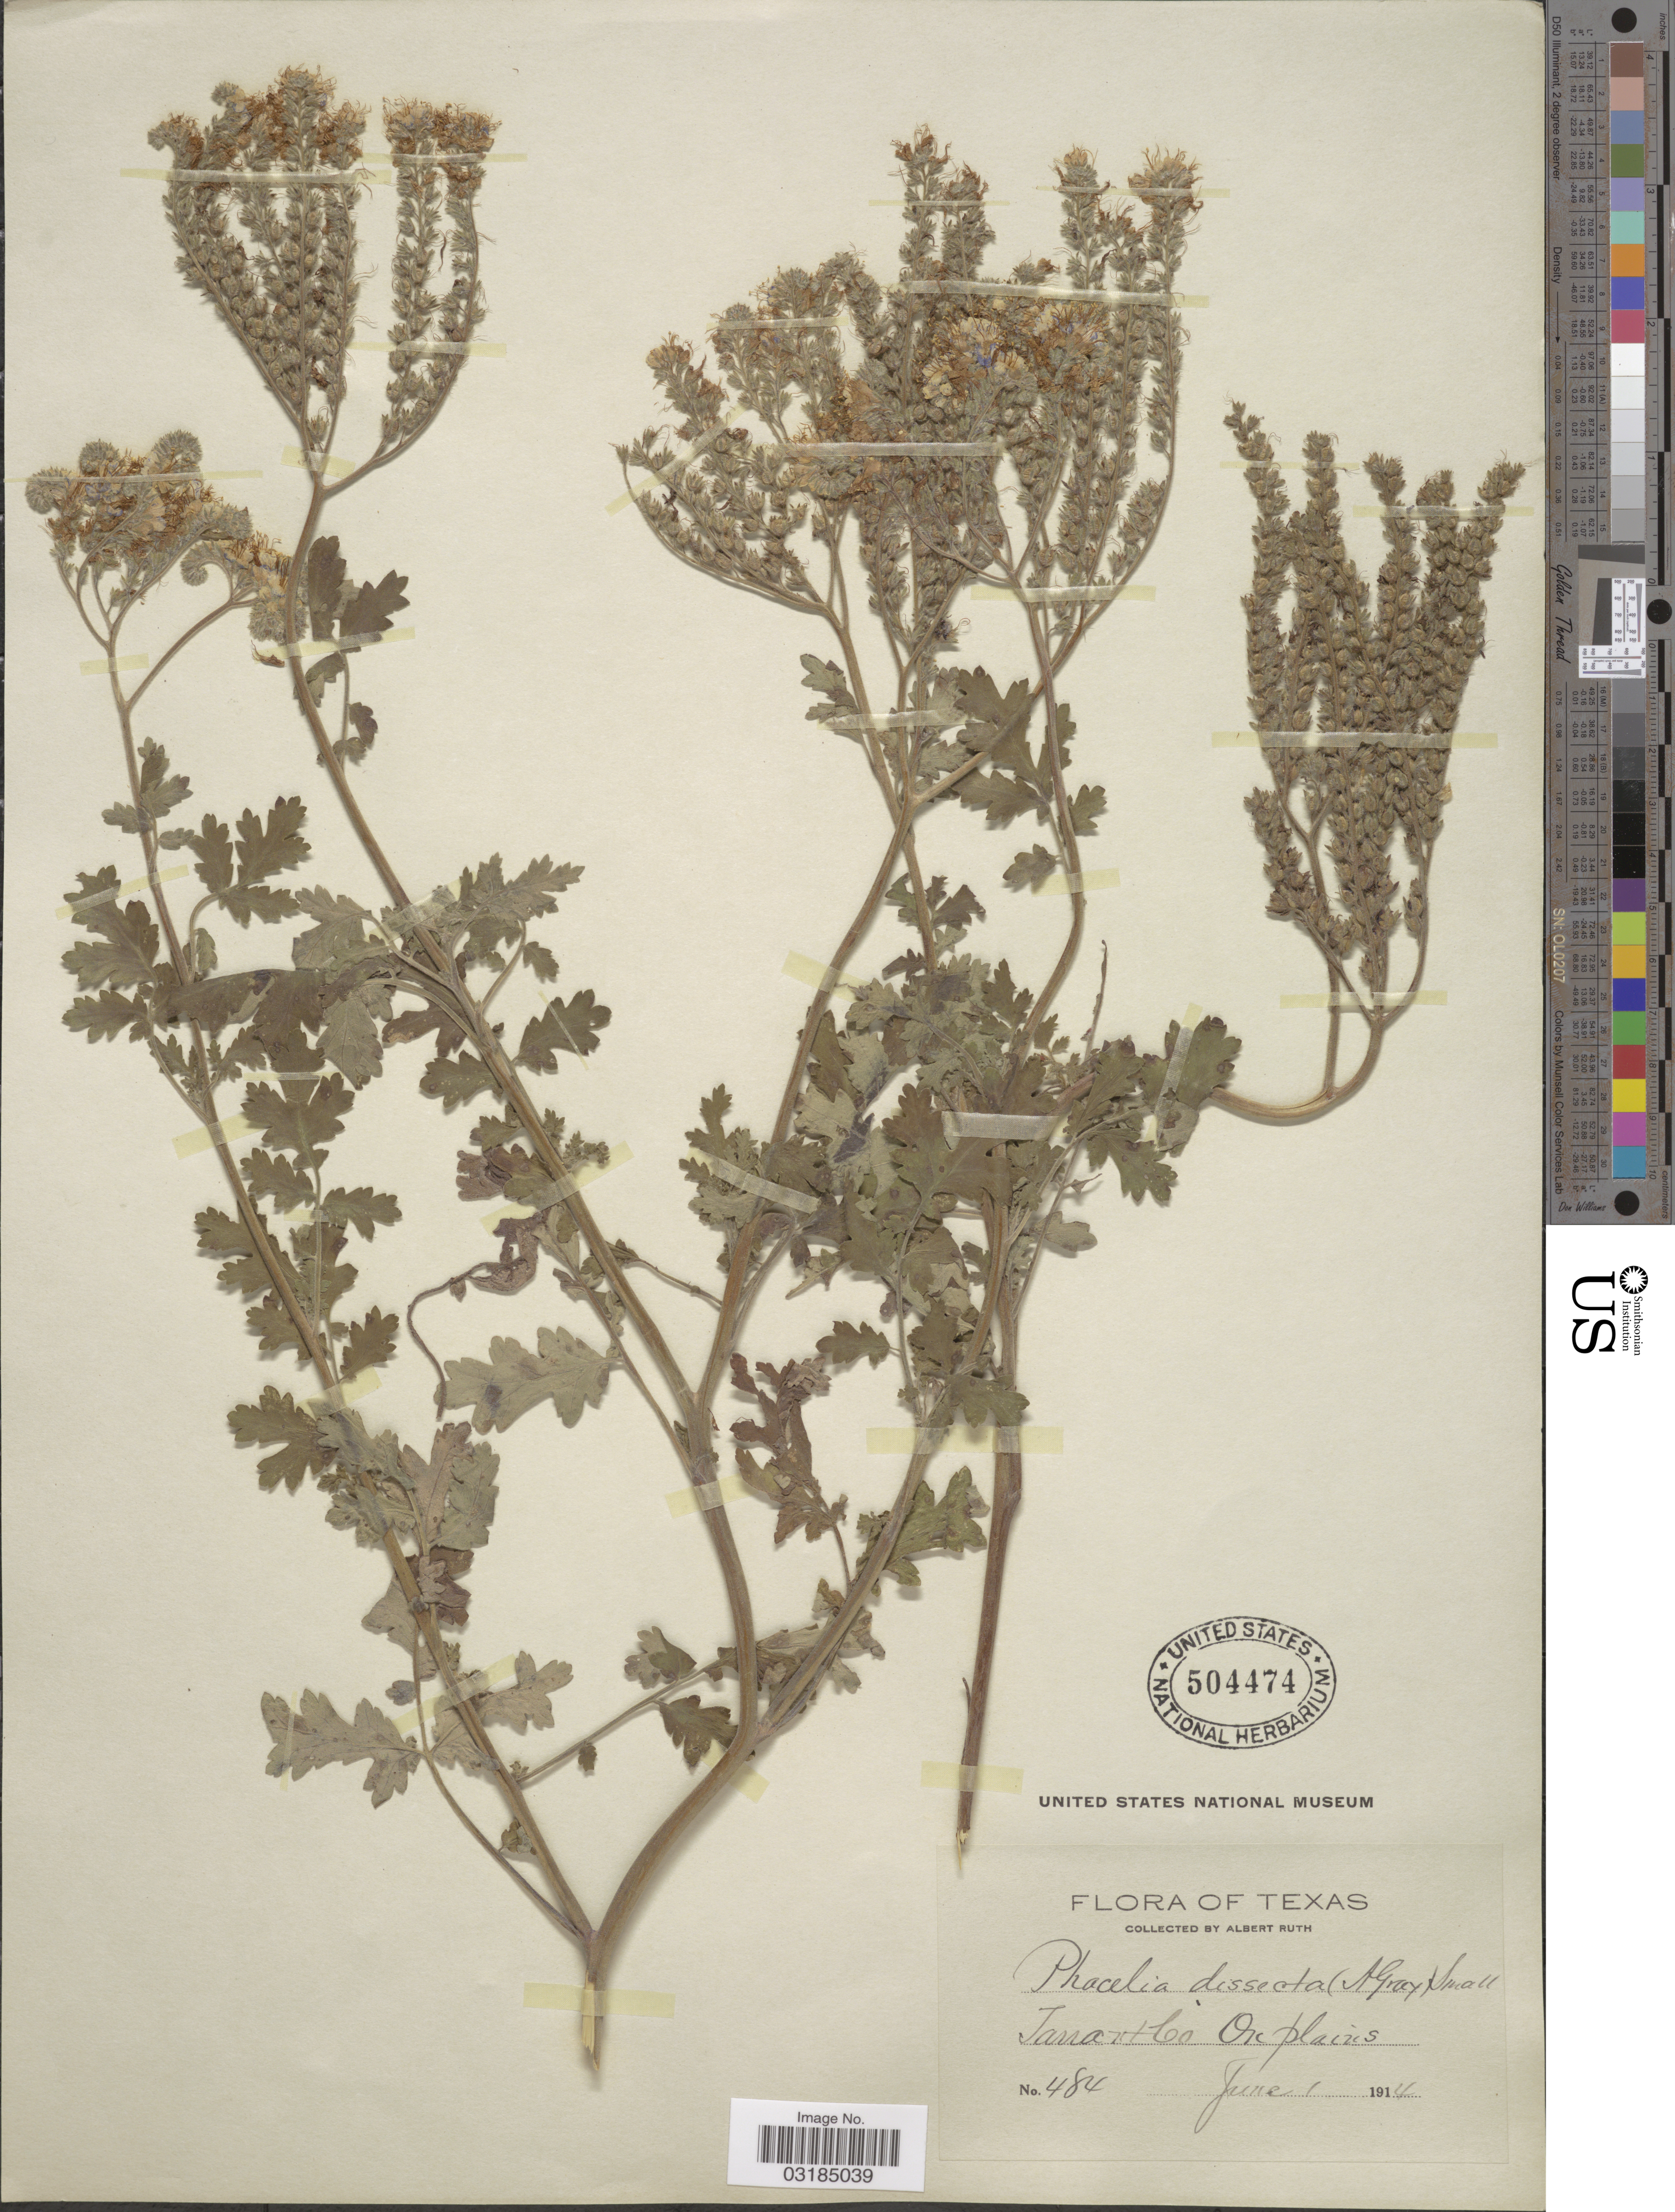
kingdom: Plantae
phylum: Tracheophyta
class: Magnoliopsida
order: Boraginales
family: Hydrophyllaceae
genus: Phacelia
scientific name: Phacelia congesta var. dissecta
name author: A. Gray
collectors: A. Ruth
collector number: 484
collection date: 1914-06-01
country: United States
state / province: Texas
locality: Tarrant Co. Ox plains.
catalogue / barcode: US 504474